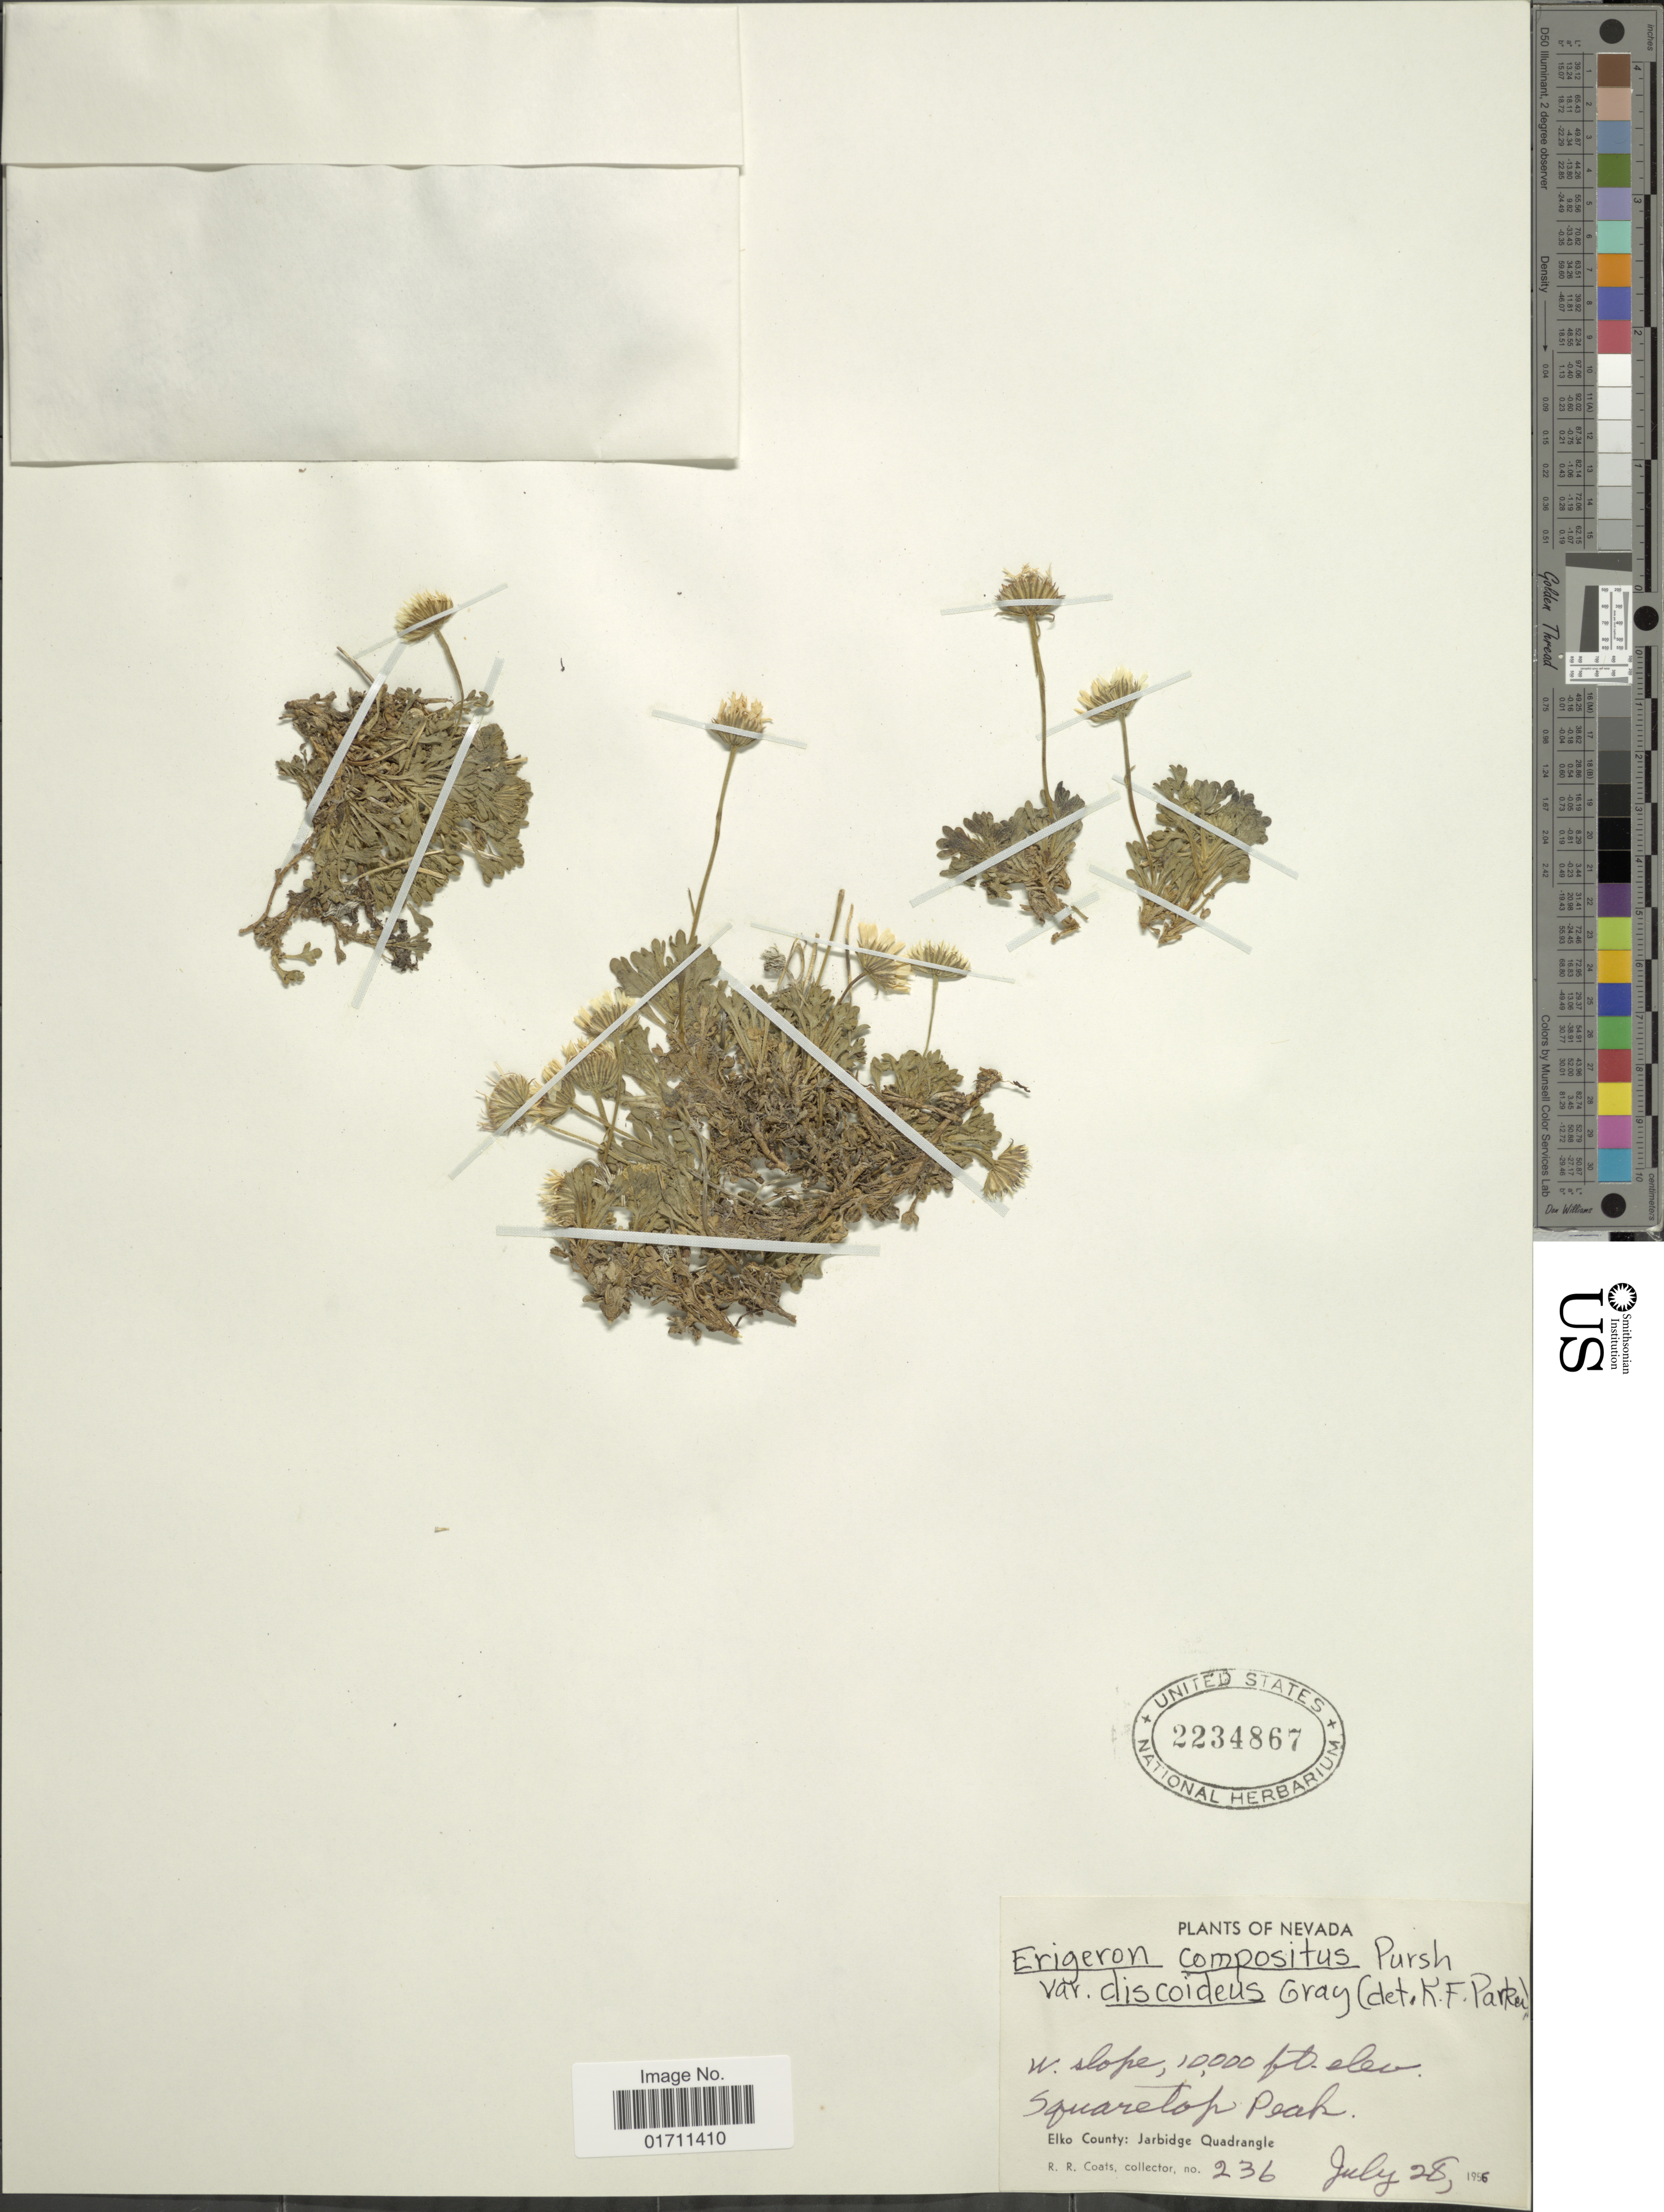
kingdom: Plantae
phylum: Tracheophyta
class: Magnoliopsida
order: Asterales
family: Asteraceae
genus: Erigeron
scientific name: Erigeron compositus subsp. discoideus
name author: (A. Gray) Piper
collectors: R. Coats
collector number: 236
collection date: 1956-07-28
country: United States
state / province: Nevada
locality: W slope, Squaretop Peak, Elko County: Jarbridge Quadrangle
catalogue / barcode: US 2234867